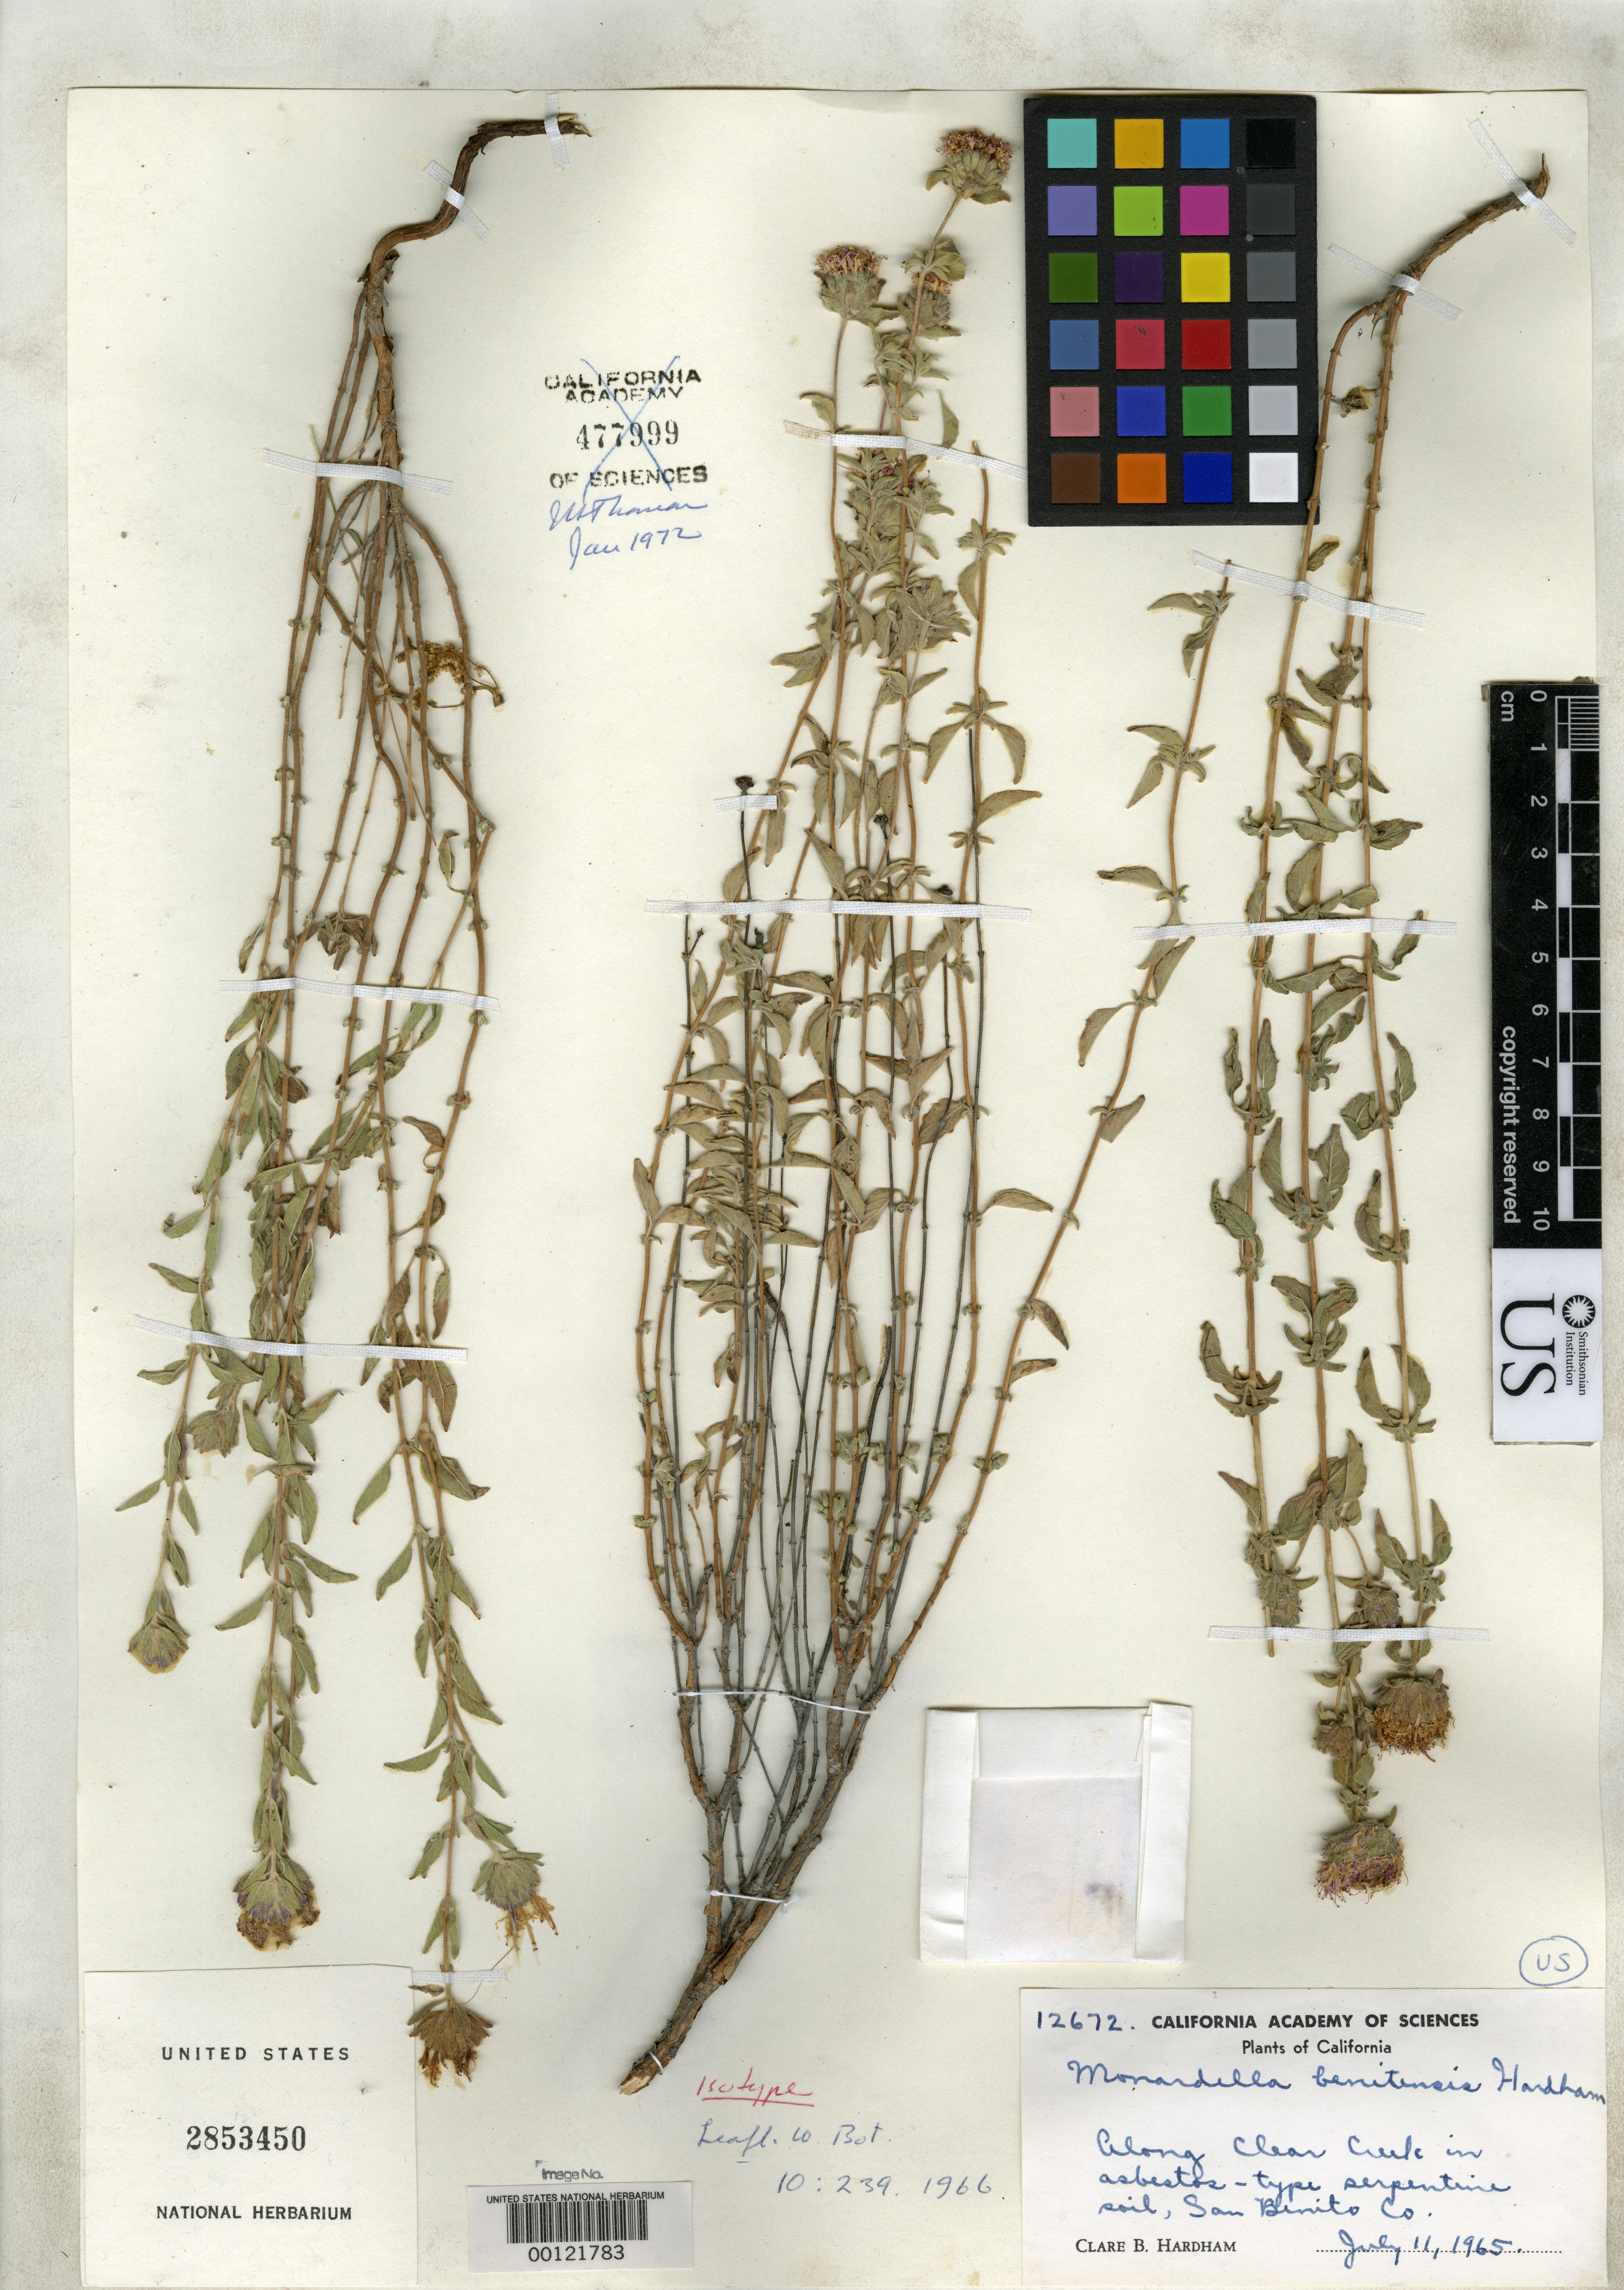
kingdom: Plantae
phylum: Tracheophyta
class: Magnoliopsida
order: Lamiales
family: Lamiaceae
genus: Monardella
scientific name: Monardella benitensis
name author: Hardham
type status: Isotype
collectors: C. Hardham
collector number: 12672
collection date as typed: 11 Jul 1965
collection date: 1965-07-11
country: United States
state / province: California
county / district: San Benito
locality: Along Clear Creek.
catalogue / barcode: US 2853450